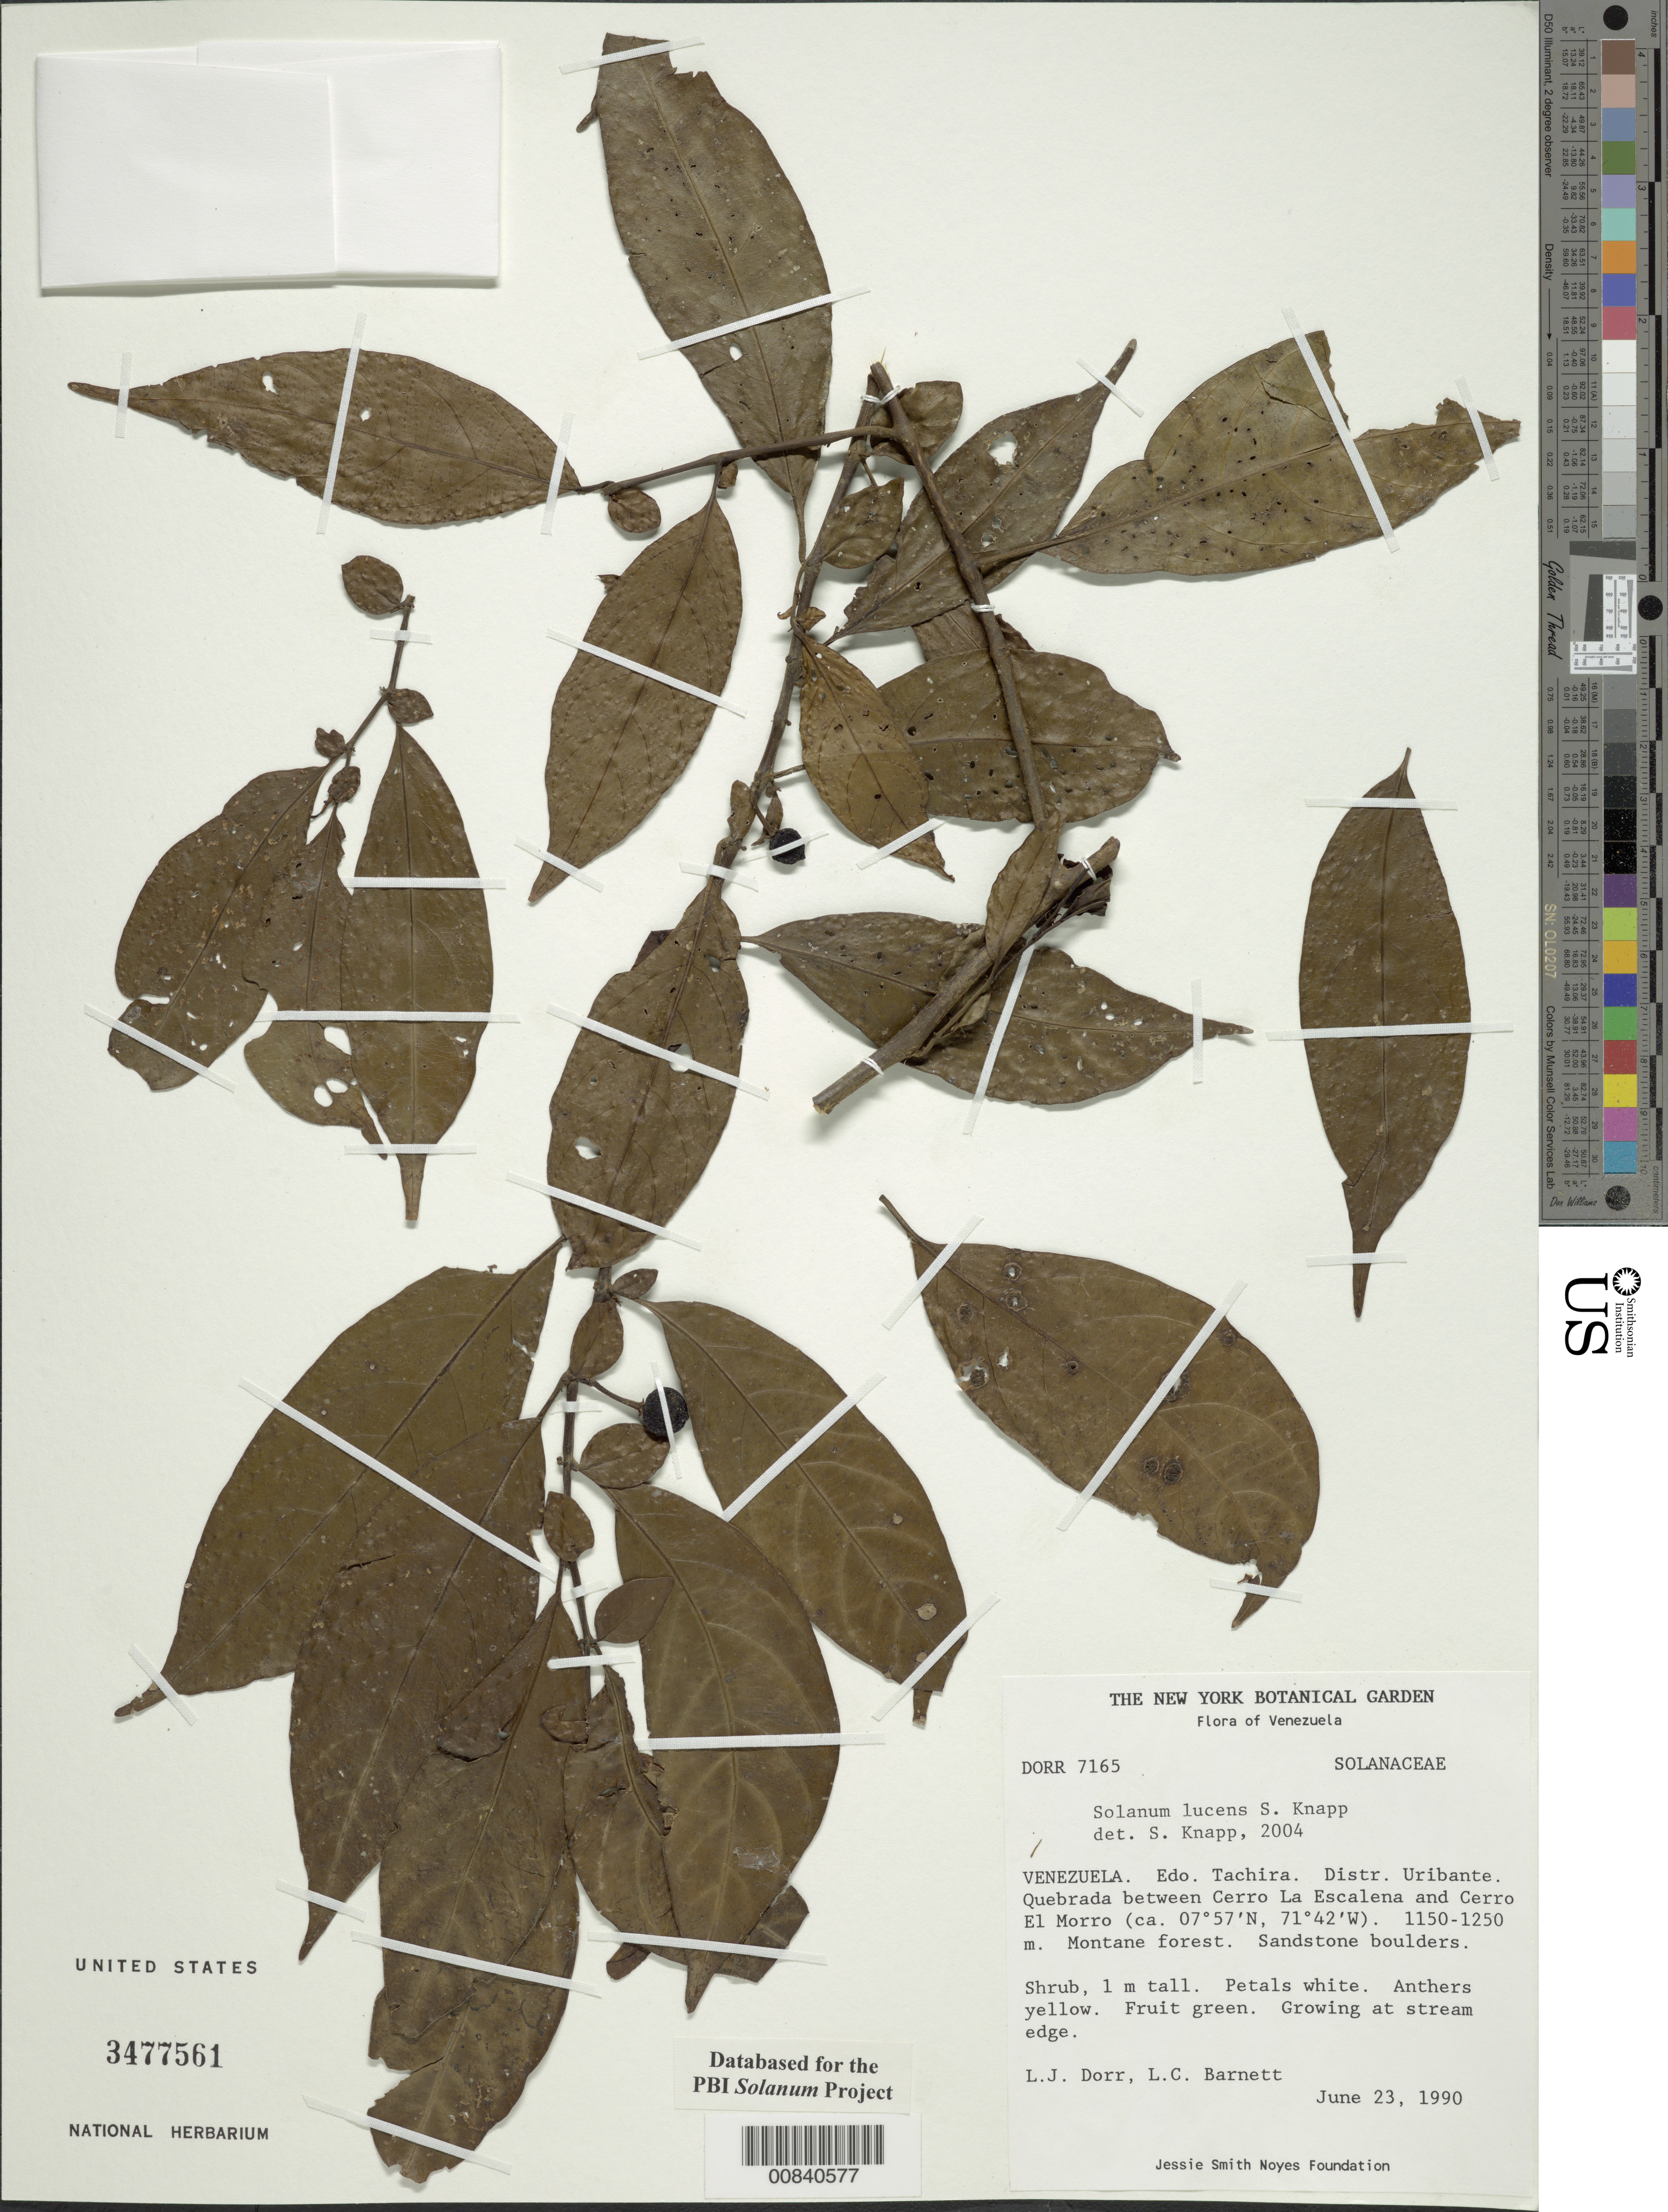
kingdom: Plantae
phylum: Tracheophyta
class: Magnoliopsida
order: Solanales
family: Solanaceae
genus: Solanum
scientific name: Solanum lucens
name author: S. Knapp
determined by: Knapp, S. D.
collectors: L. J. Dorr & L. C. Barnett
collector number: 7165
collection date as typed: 23 Jun 1990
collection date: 1990-06-23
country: Venezuela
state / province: Táchira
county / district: Uribante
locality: Quebrada between Cerro La Escalena and Cerro El Morro.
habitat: Montane forest. Sandstone boulders. Growing at stream edge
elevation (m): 1150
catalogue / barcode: US 3477561